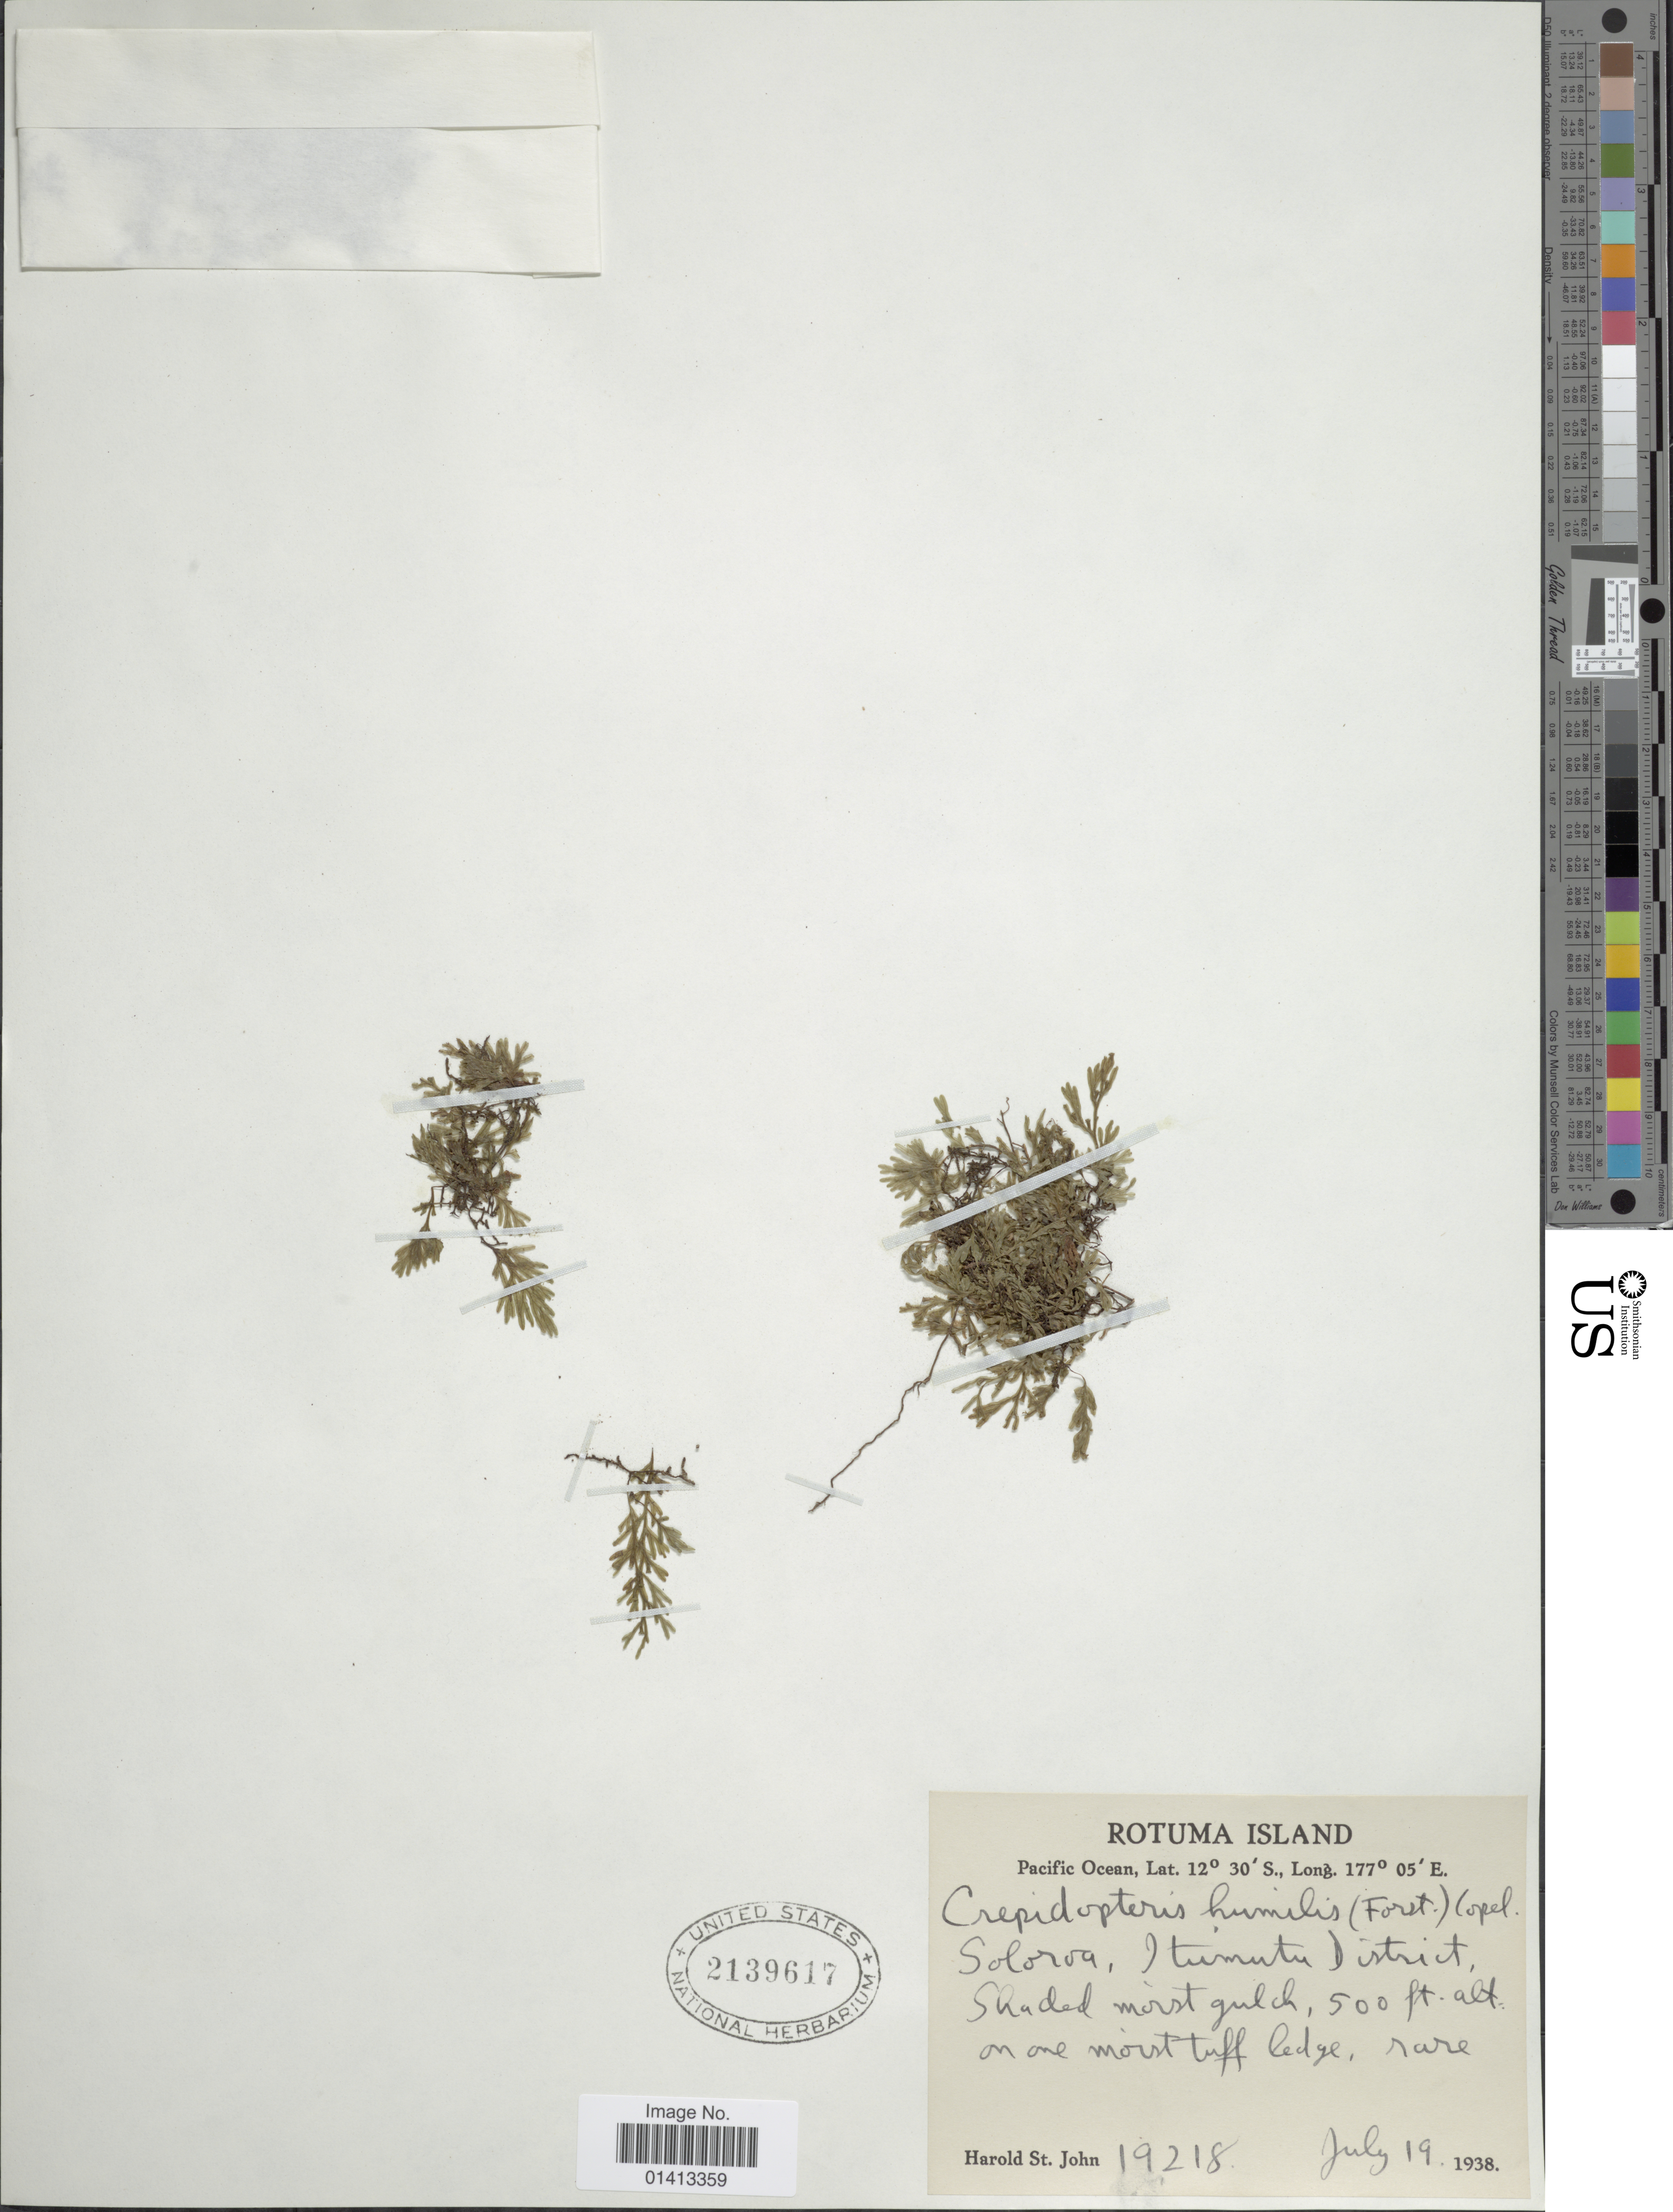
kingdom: Plantae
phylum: Tracheophyta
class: Polypodiopsida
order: Hymenophyllales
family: Hymenophyllaceae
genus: Crepidomanes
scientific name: Crepidomanes humilis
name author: (G. Forst.) Bosch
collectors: H. St. John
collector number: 19218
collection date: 1938-07-19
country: Fiji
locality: Rotuma Island, Pacific Ocean, Soloroa, Itumutu District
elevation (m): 152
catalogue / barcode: US 2139617